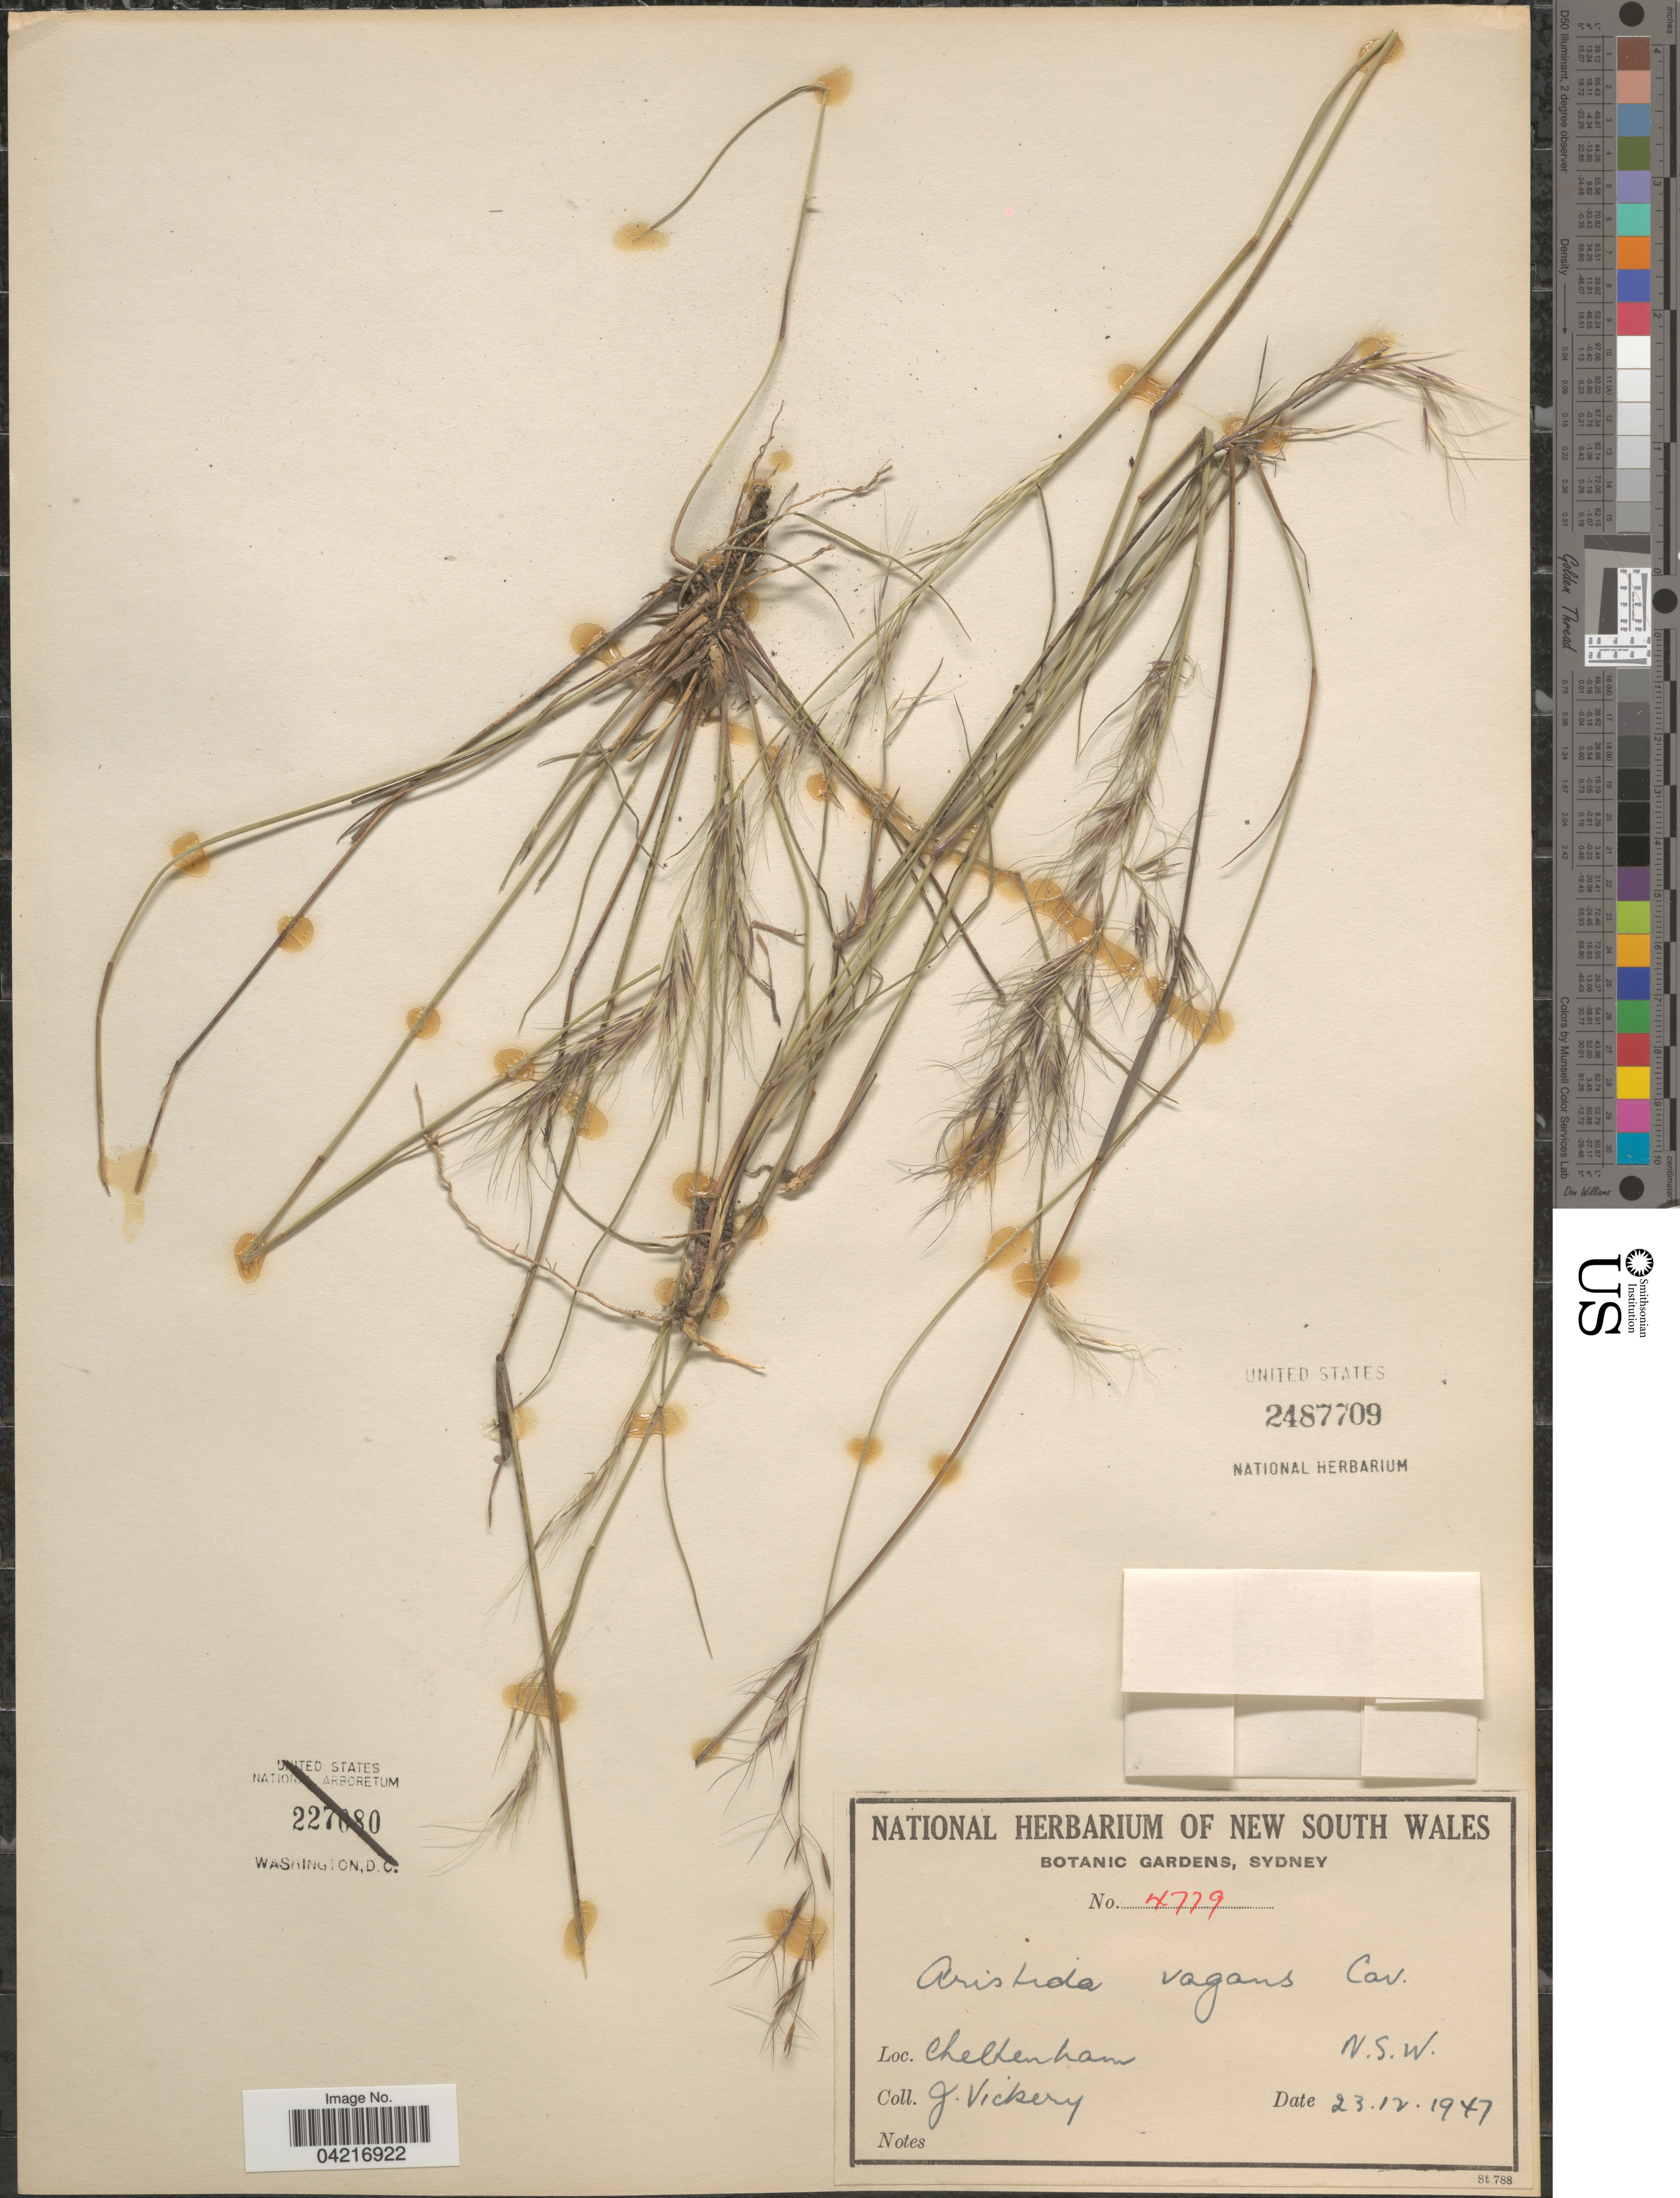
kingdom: Plantae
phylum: Tracheophyta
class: Liliopsida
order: Poales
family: Poaceae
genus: Aristida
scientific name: Aristida vagans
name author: Cav.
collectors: J. Vickery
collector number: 4779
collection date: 1947-12-23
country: Australia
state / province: New South Wales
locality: Cheltenham.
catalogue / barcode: US 2487709